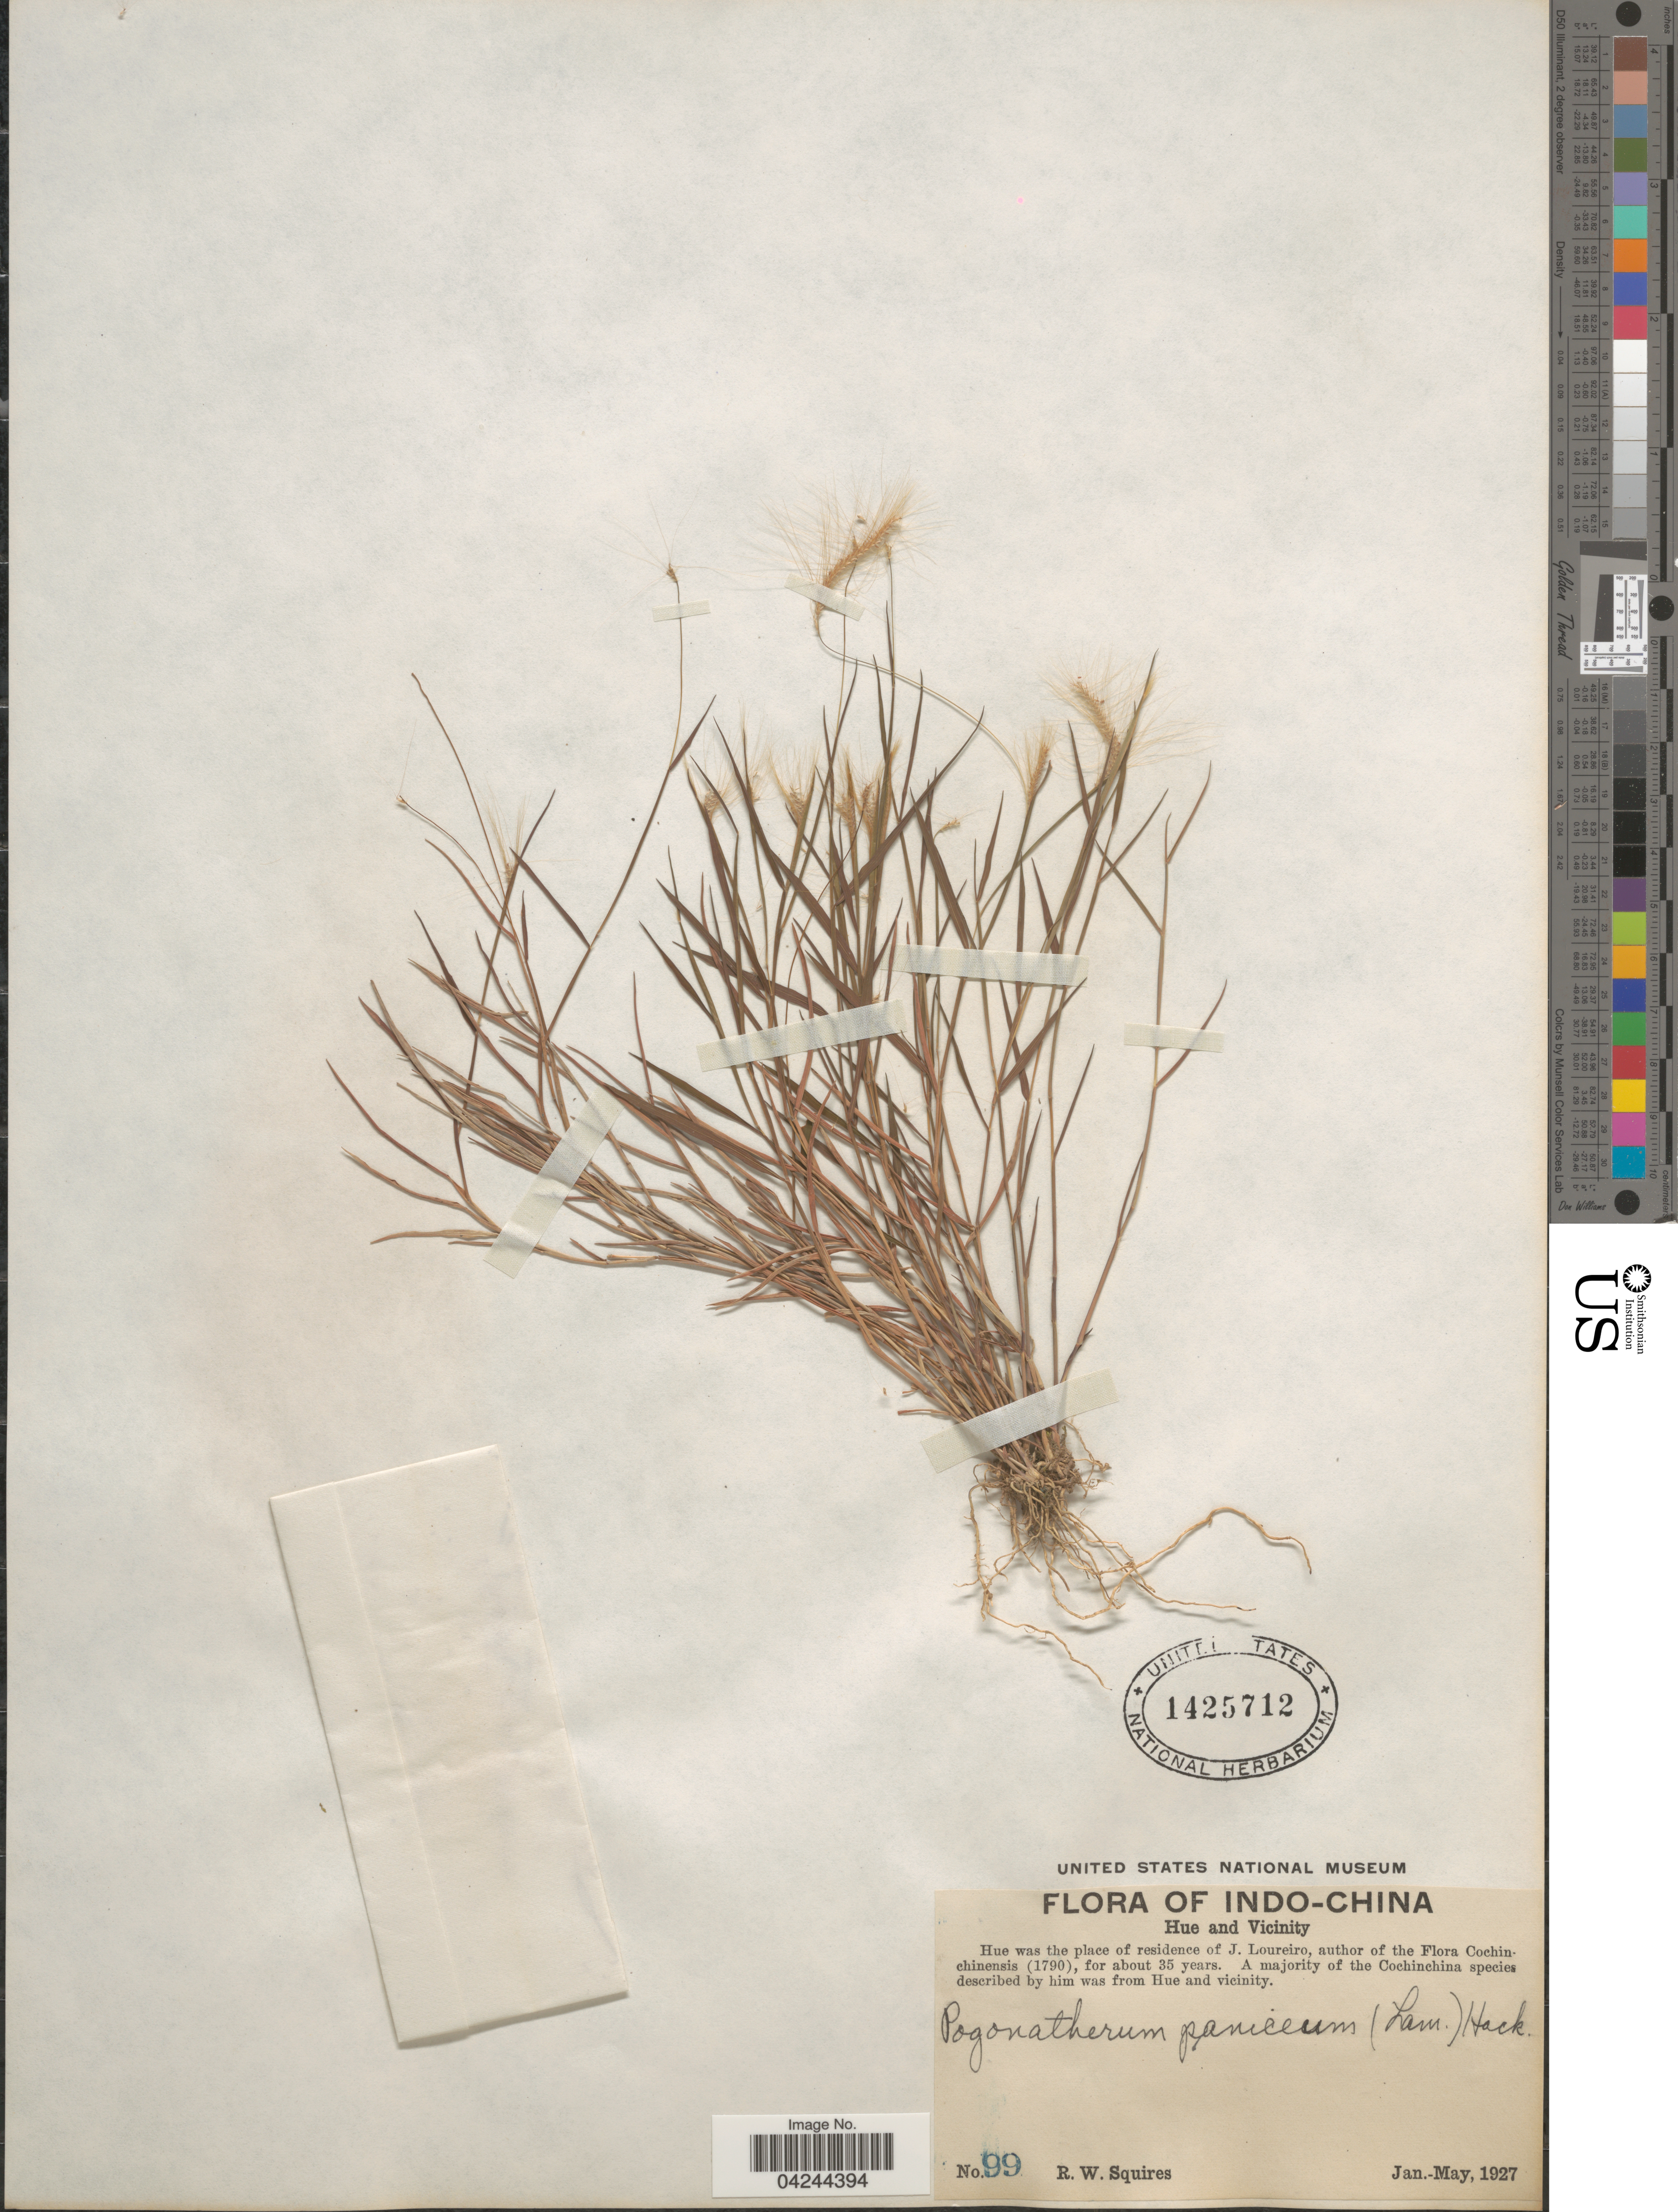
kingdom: Plantae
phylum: Tracheophyta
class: Liliopsida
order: Poales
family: Poaceae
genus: Pogonatherum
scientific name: Pogonatherum crinitum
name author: (Thunb.) Kunth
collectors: R. Squires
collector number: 99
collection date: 1927-01/1927-05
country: Vietnam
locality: Indo-China. Hue and Vicinity.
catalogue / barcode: US 1425712